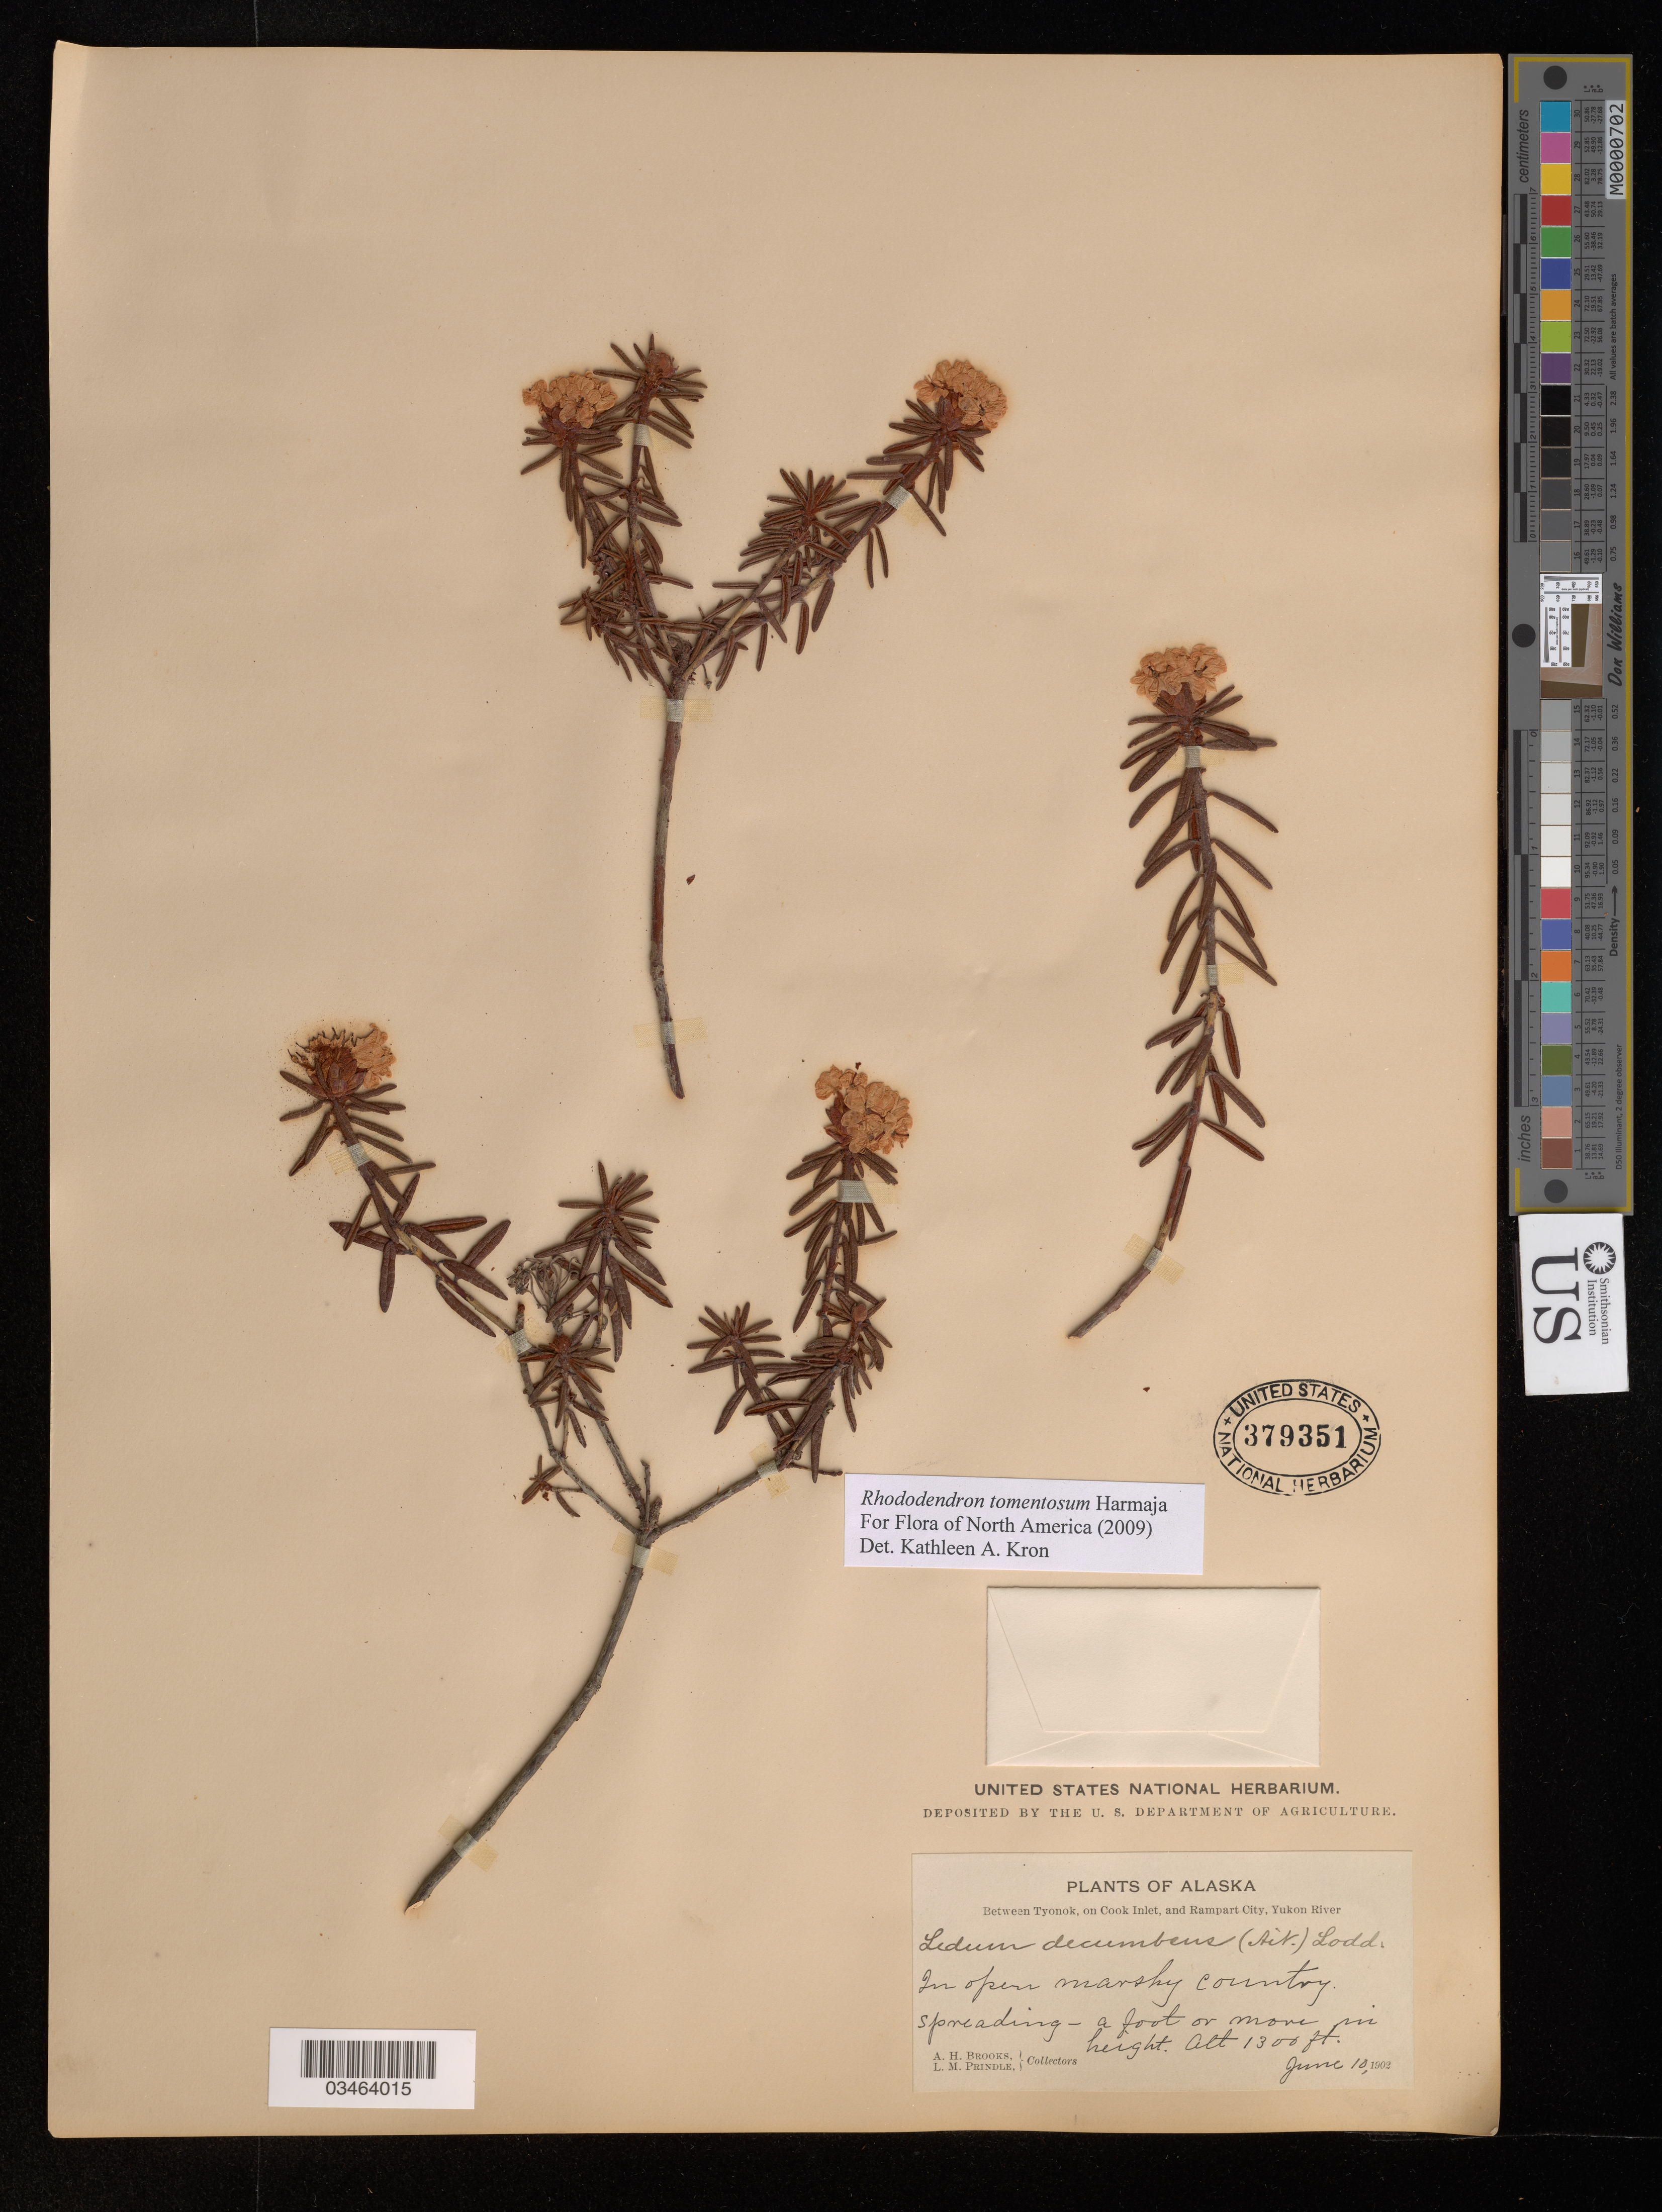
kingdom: Plantae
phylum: Tracheophyta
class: Magnoliopsida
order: Ericales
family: Ericaceae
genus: Rhododendron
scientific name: Rhododendron tomentosum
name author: Harmaja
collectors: A. Brooks & L. Prindle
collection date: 1902-06-10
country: United States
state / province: Alaska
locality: Between Tyonok, on Cook Inlet, and Rampart City, Yukon River.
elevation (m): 396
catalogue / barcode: US 379351